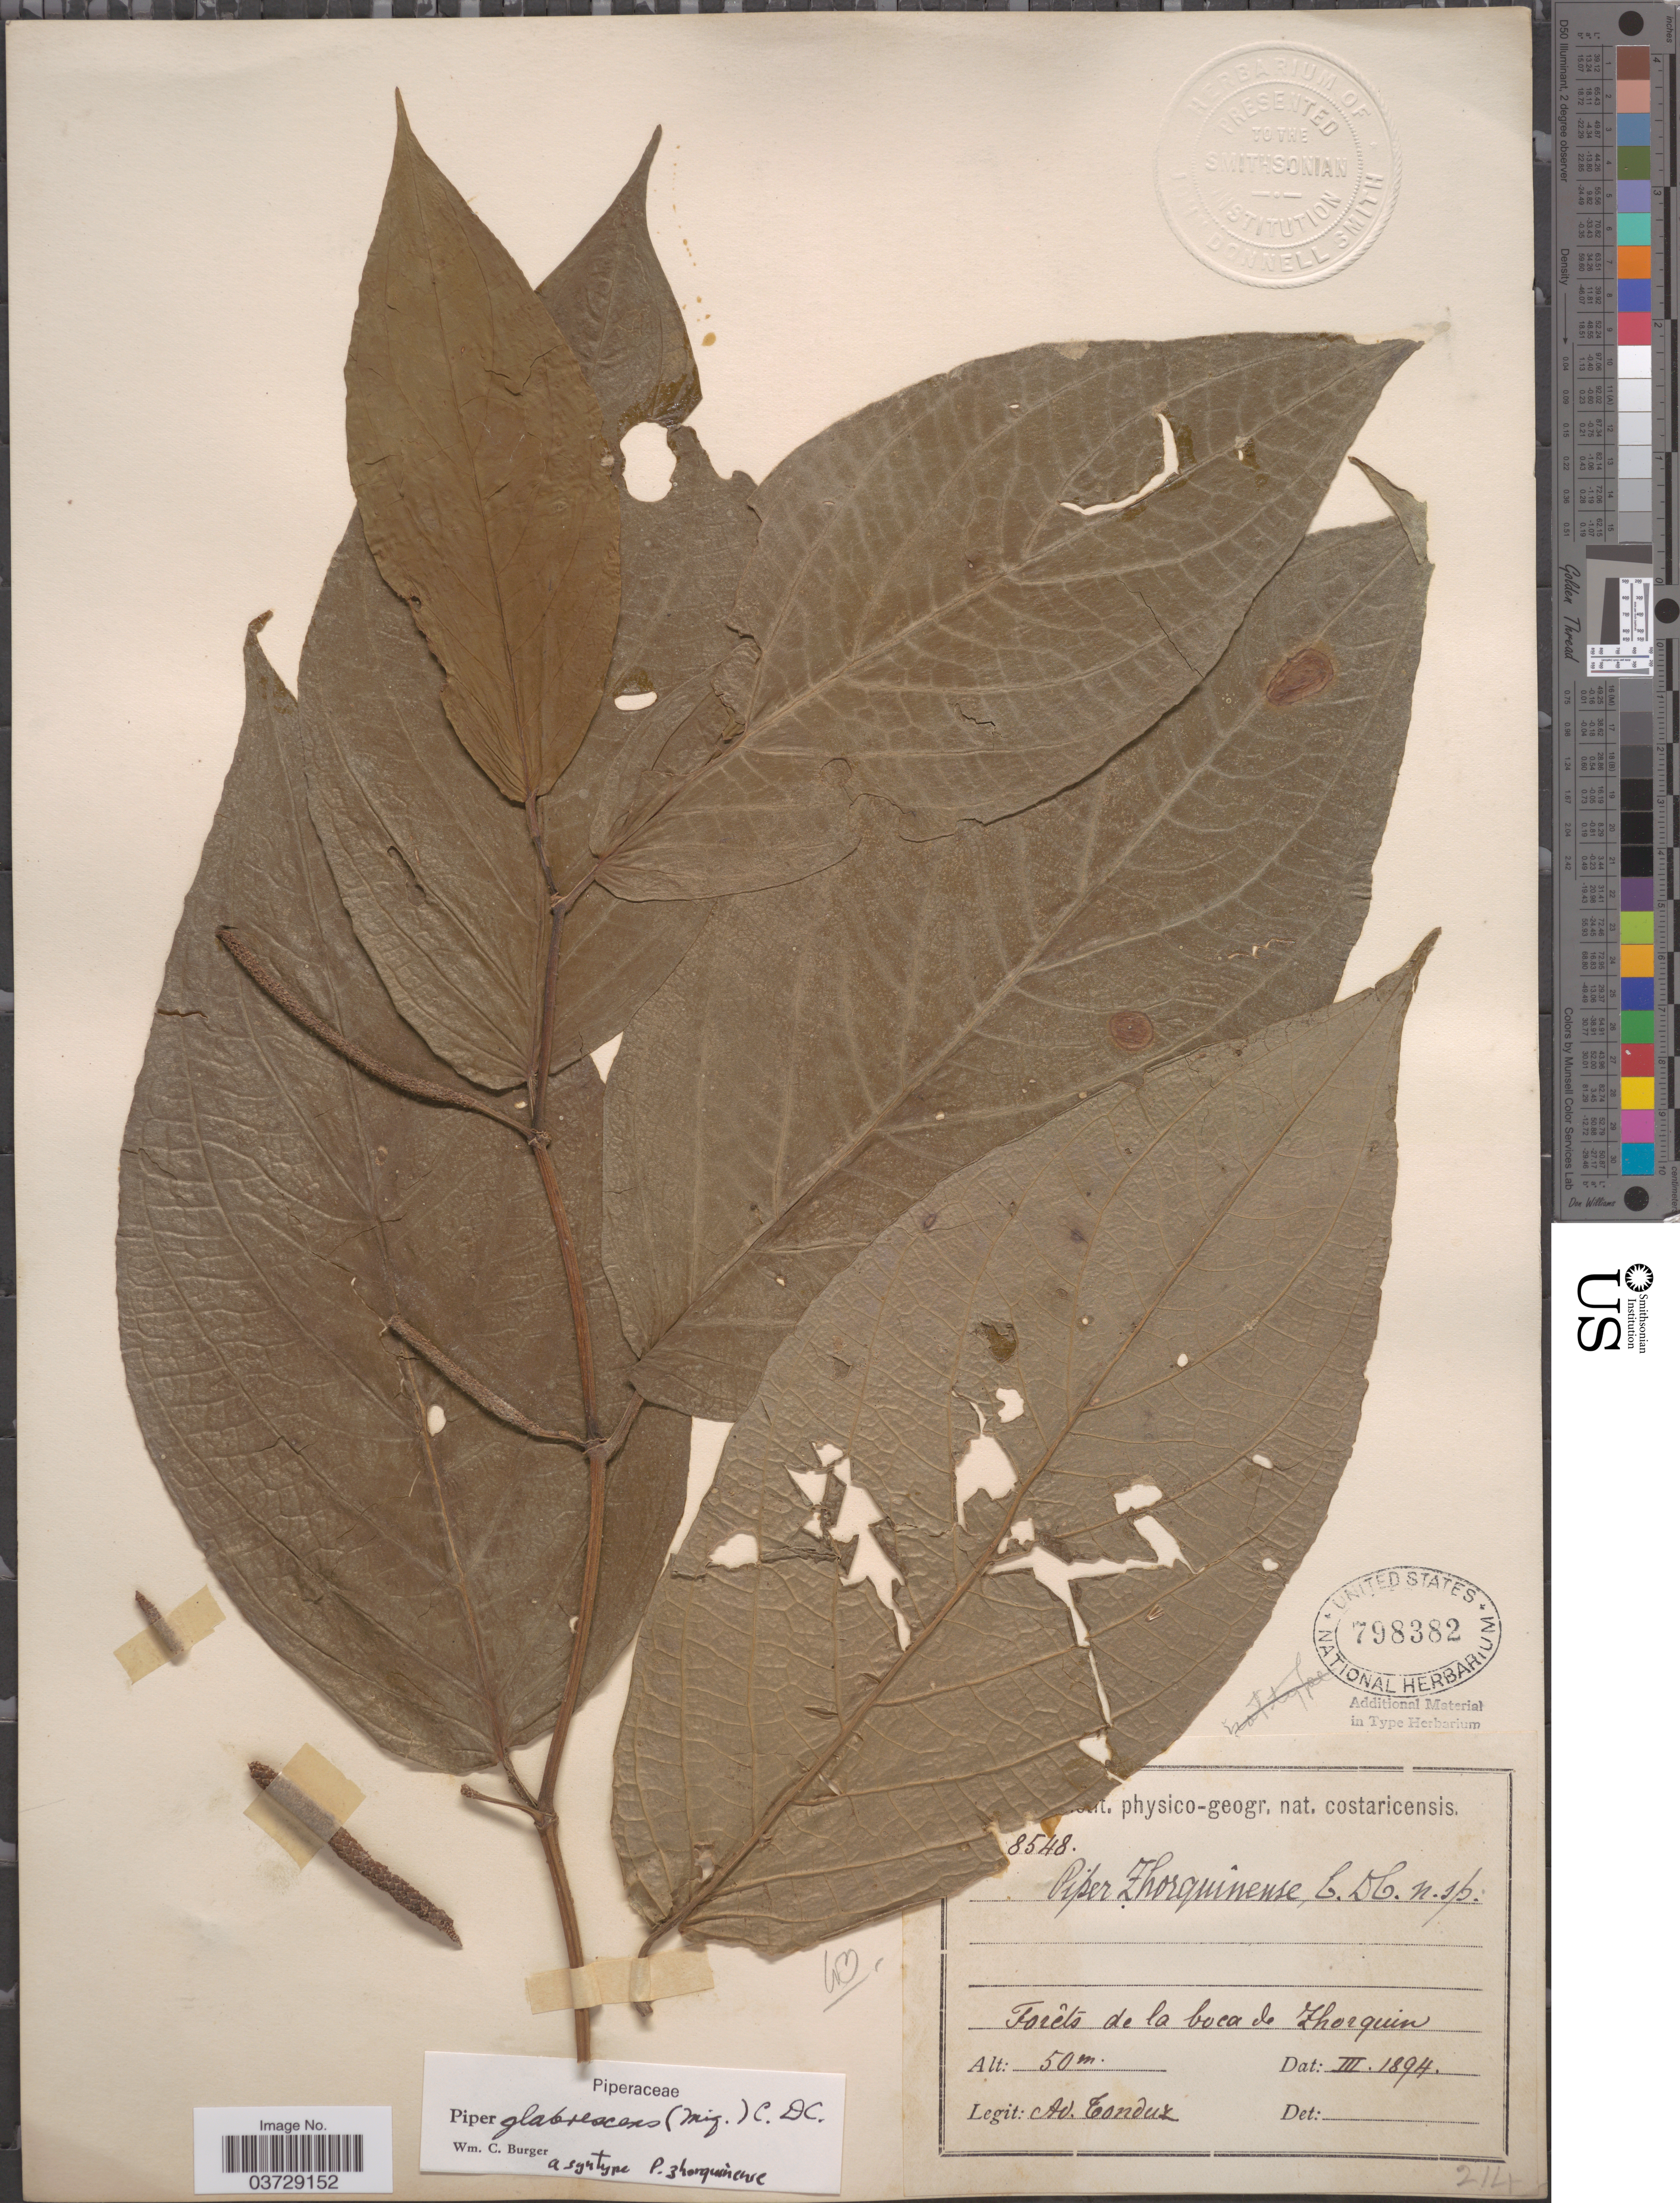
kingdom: Plantae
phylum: Tracheophyta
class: Magnoliopsida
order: Piperales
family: Piperaceae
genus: Piper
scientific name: Piper glabrescens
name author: (Miq.) C. DC.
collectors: A. Tonduz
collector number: !8548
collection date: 1894-03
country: Costa Rica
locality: Forêts de la boca de Zhorquin.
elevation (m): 50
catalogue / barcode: US 798382